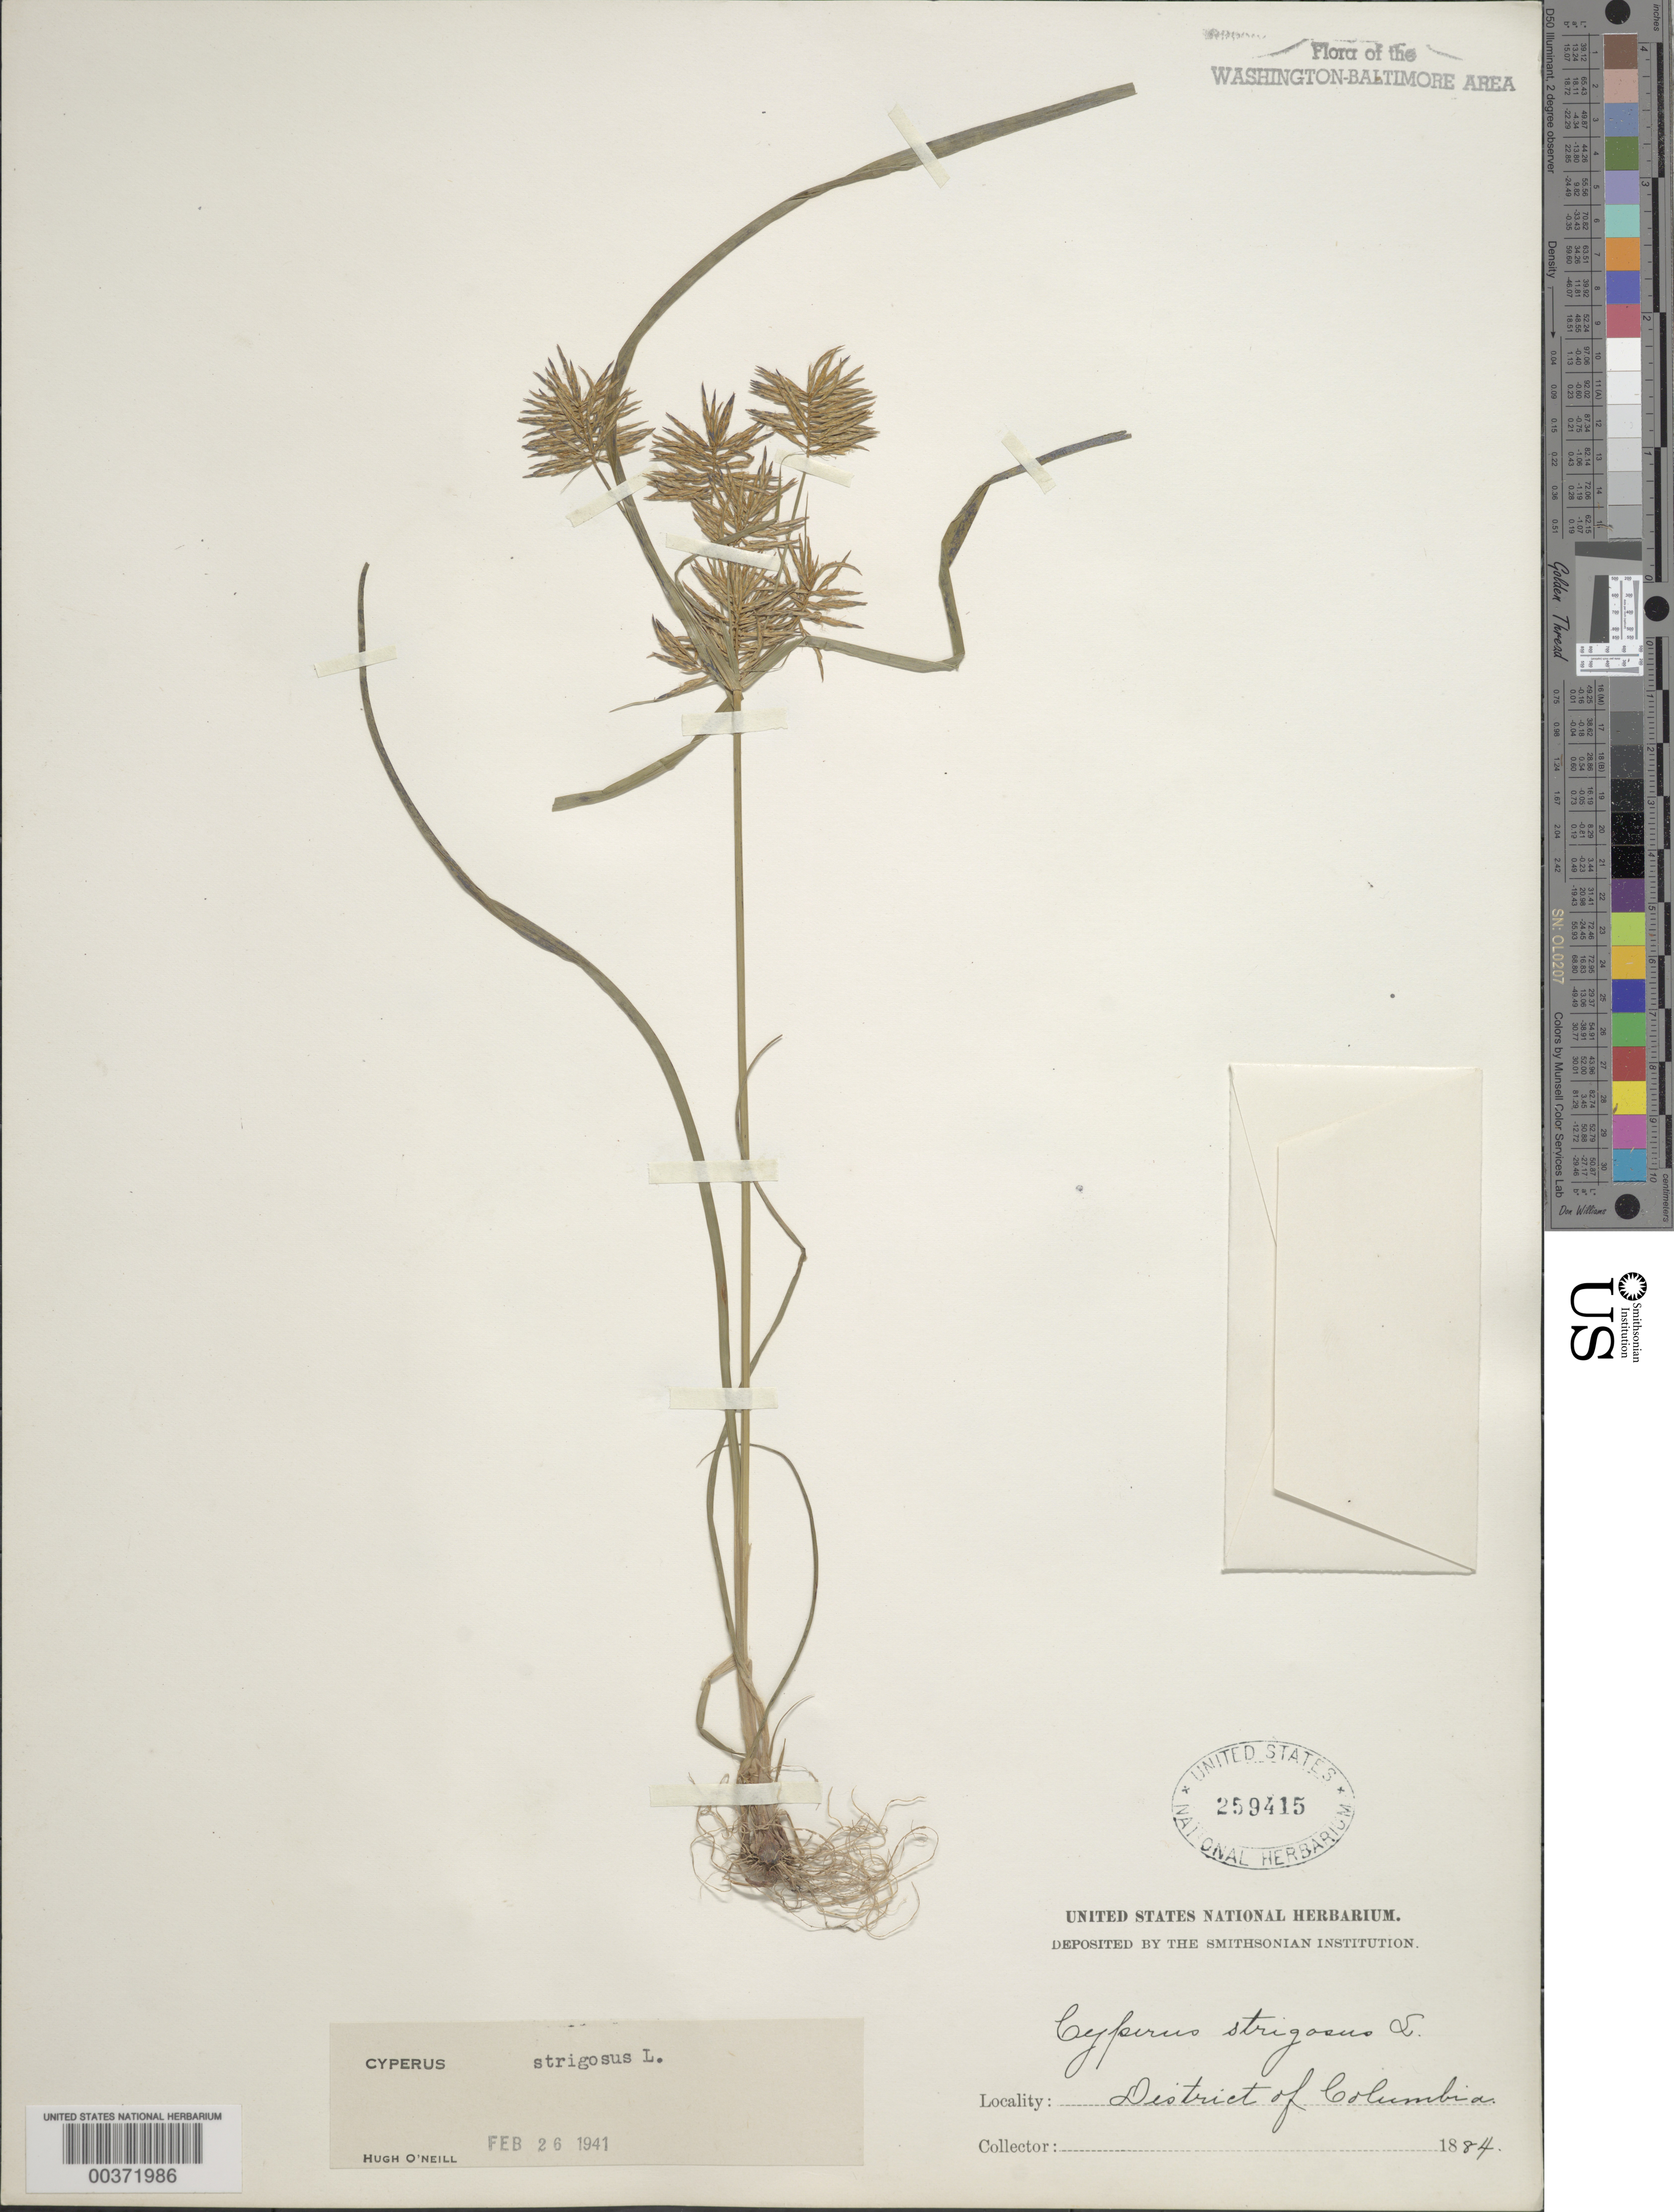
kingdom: Plantae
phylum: Tracheophyta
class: Liliopsida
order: Poales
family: Cyperaceae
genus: Cyperus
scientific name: Cyperus strigosus L.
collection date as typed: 1884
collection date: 1884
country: United States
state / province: District of Columbia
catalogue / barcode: US 259415